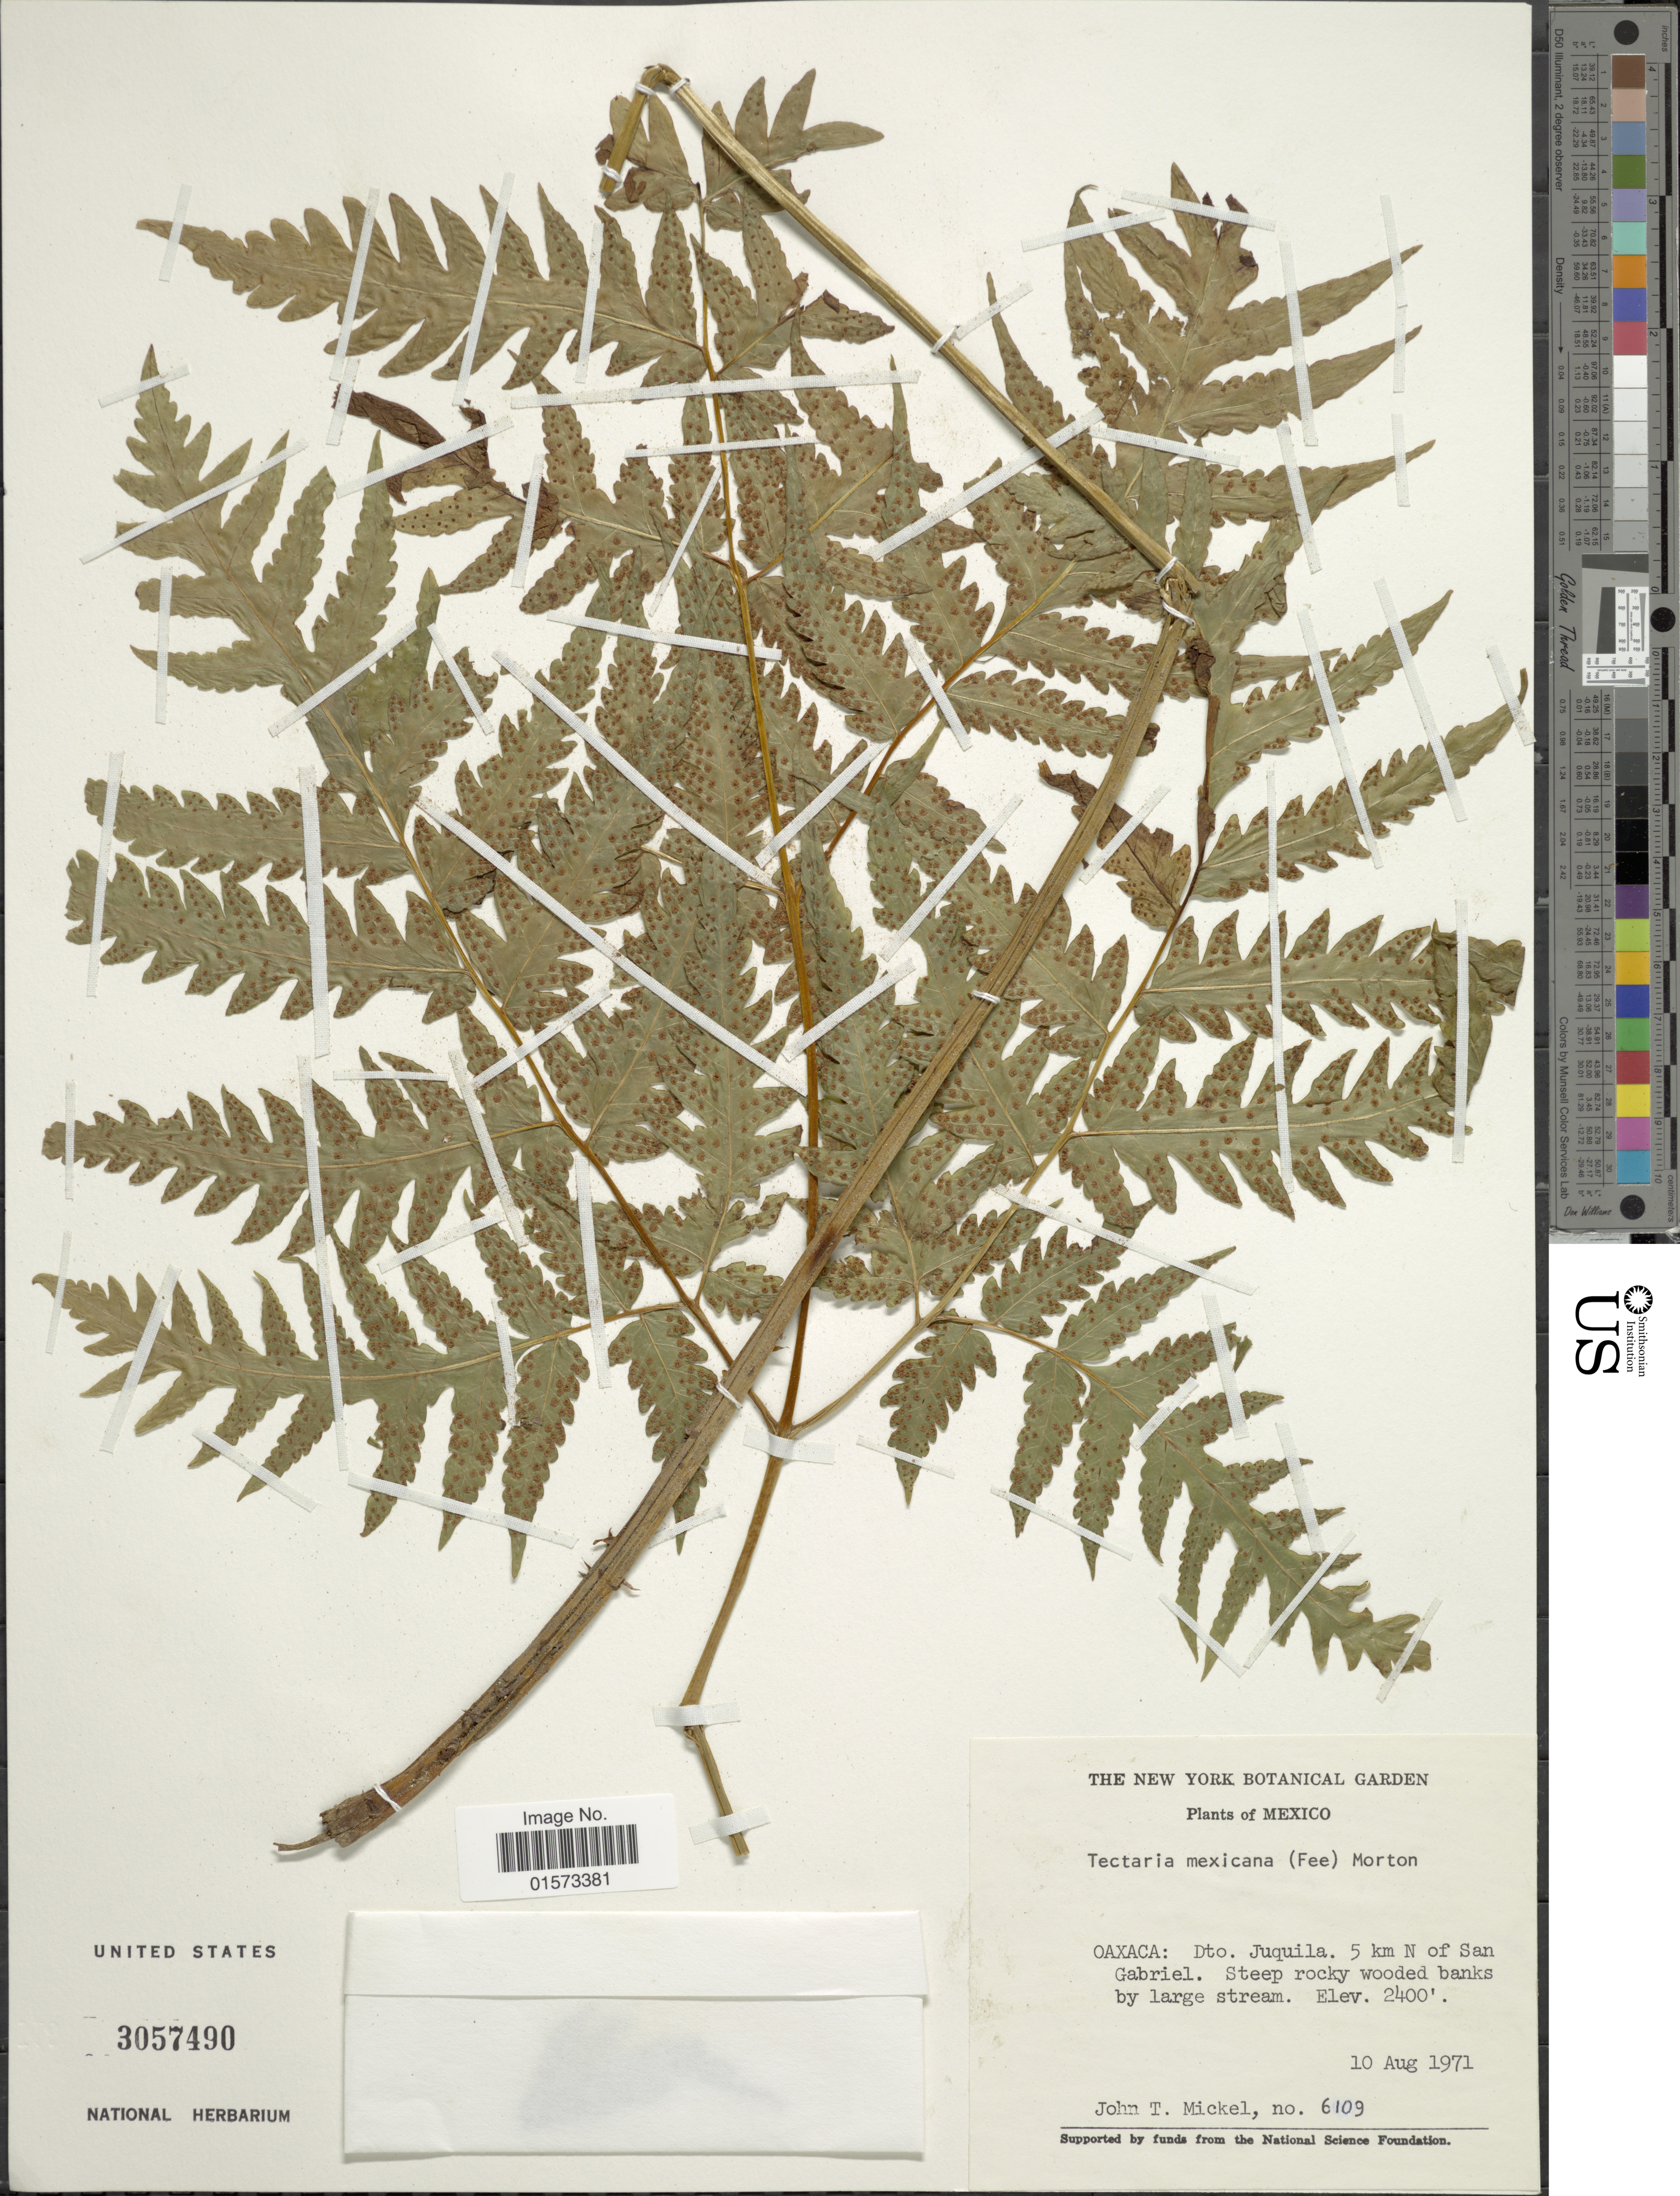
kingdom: Plantae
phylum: Tracheophyta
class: Polypodiopsida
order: Polypodiales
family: Tectariaceae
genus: Tectaria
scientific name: Tectaria mexicana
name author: (Fée) C.V. Morton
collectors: J. T. Mickel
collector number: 6109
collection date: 1971-08-10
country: Mexico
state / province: Oaxaca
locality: Dto. Juquila. 5 km N of San Gabriel.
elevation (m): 732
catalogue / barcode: US 3057490